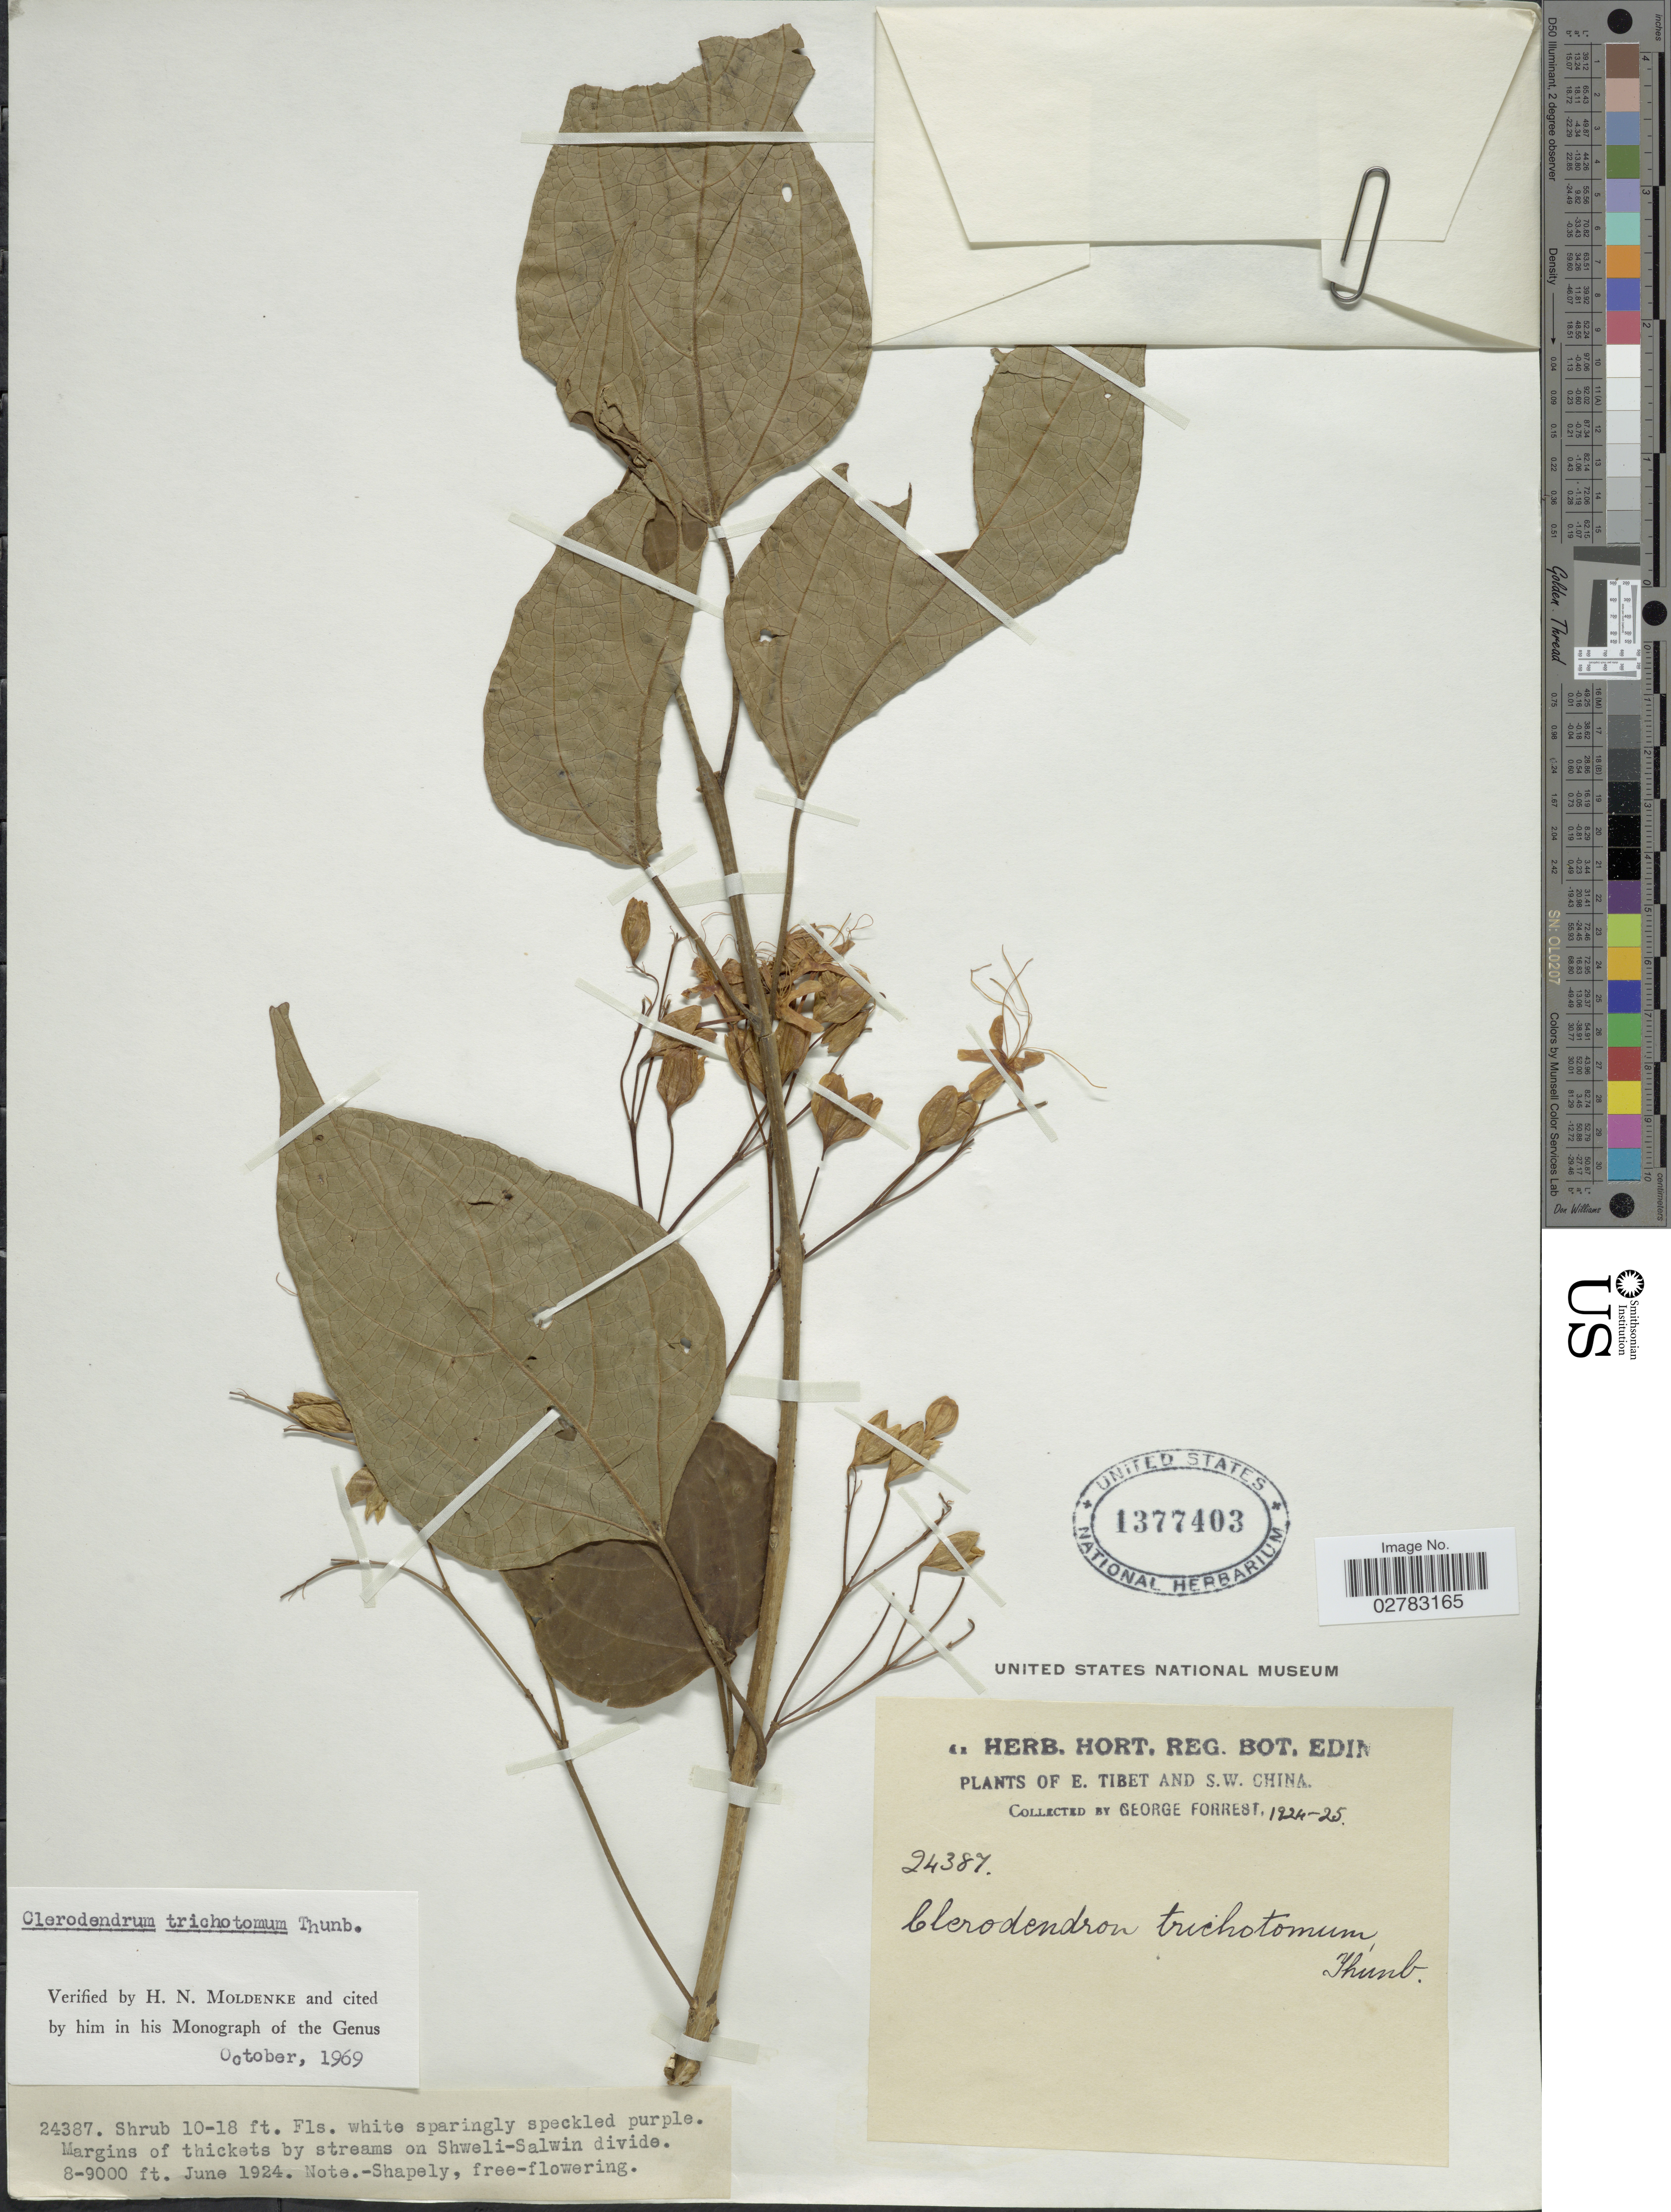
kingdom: Plantae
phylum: Tracheophyta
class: Magnoliopsida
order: Lamiales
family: Lamiaceae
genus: Clerodendrum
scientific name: Clerodendrum trichotomum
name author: Thunb.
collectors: G. Forrest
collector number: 24387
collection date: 1924-06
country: China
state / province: Xizang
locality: E. Tibet and S.W. China. Margins of thickets by stream on Shweli-Salwin divide.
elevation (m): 2438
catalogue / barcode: US 1377403